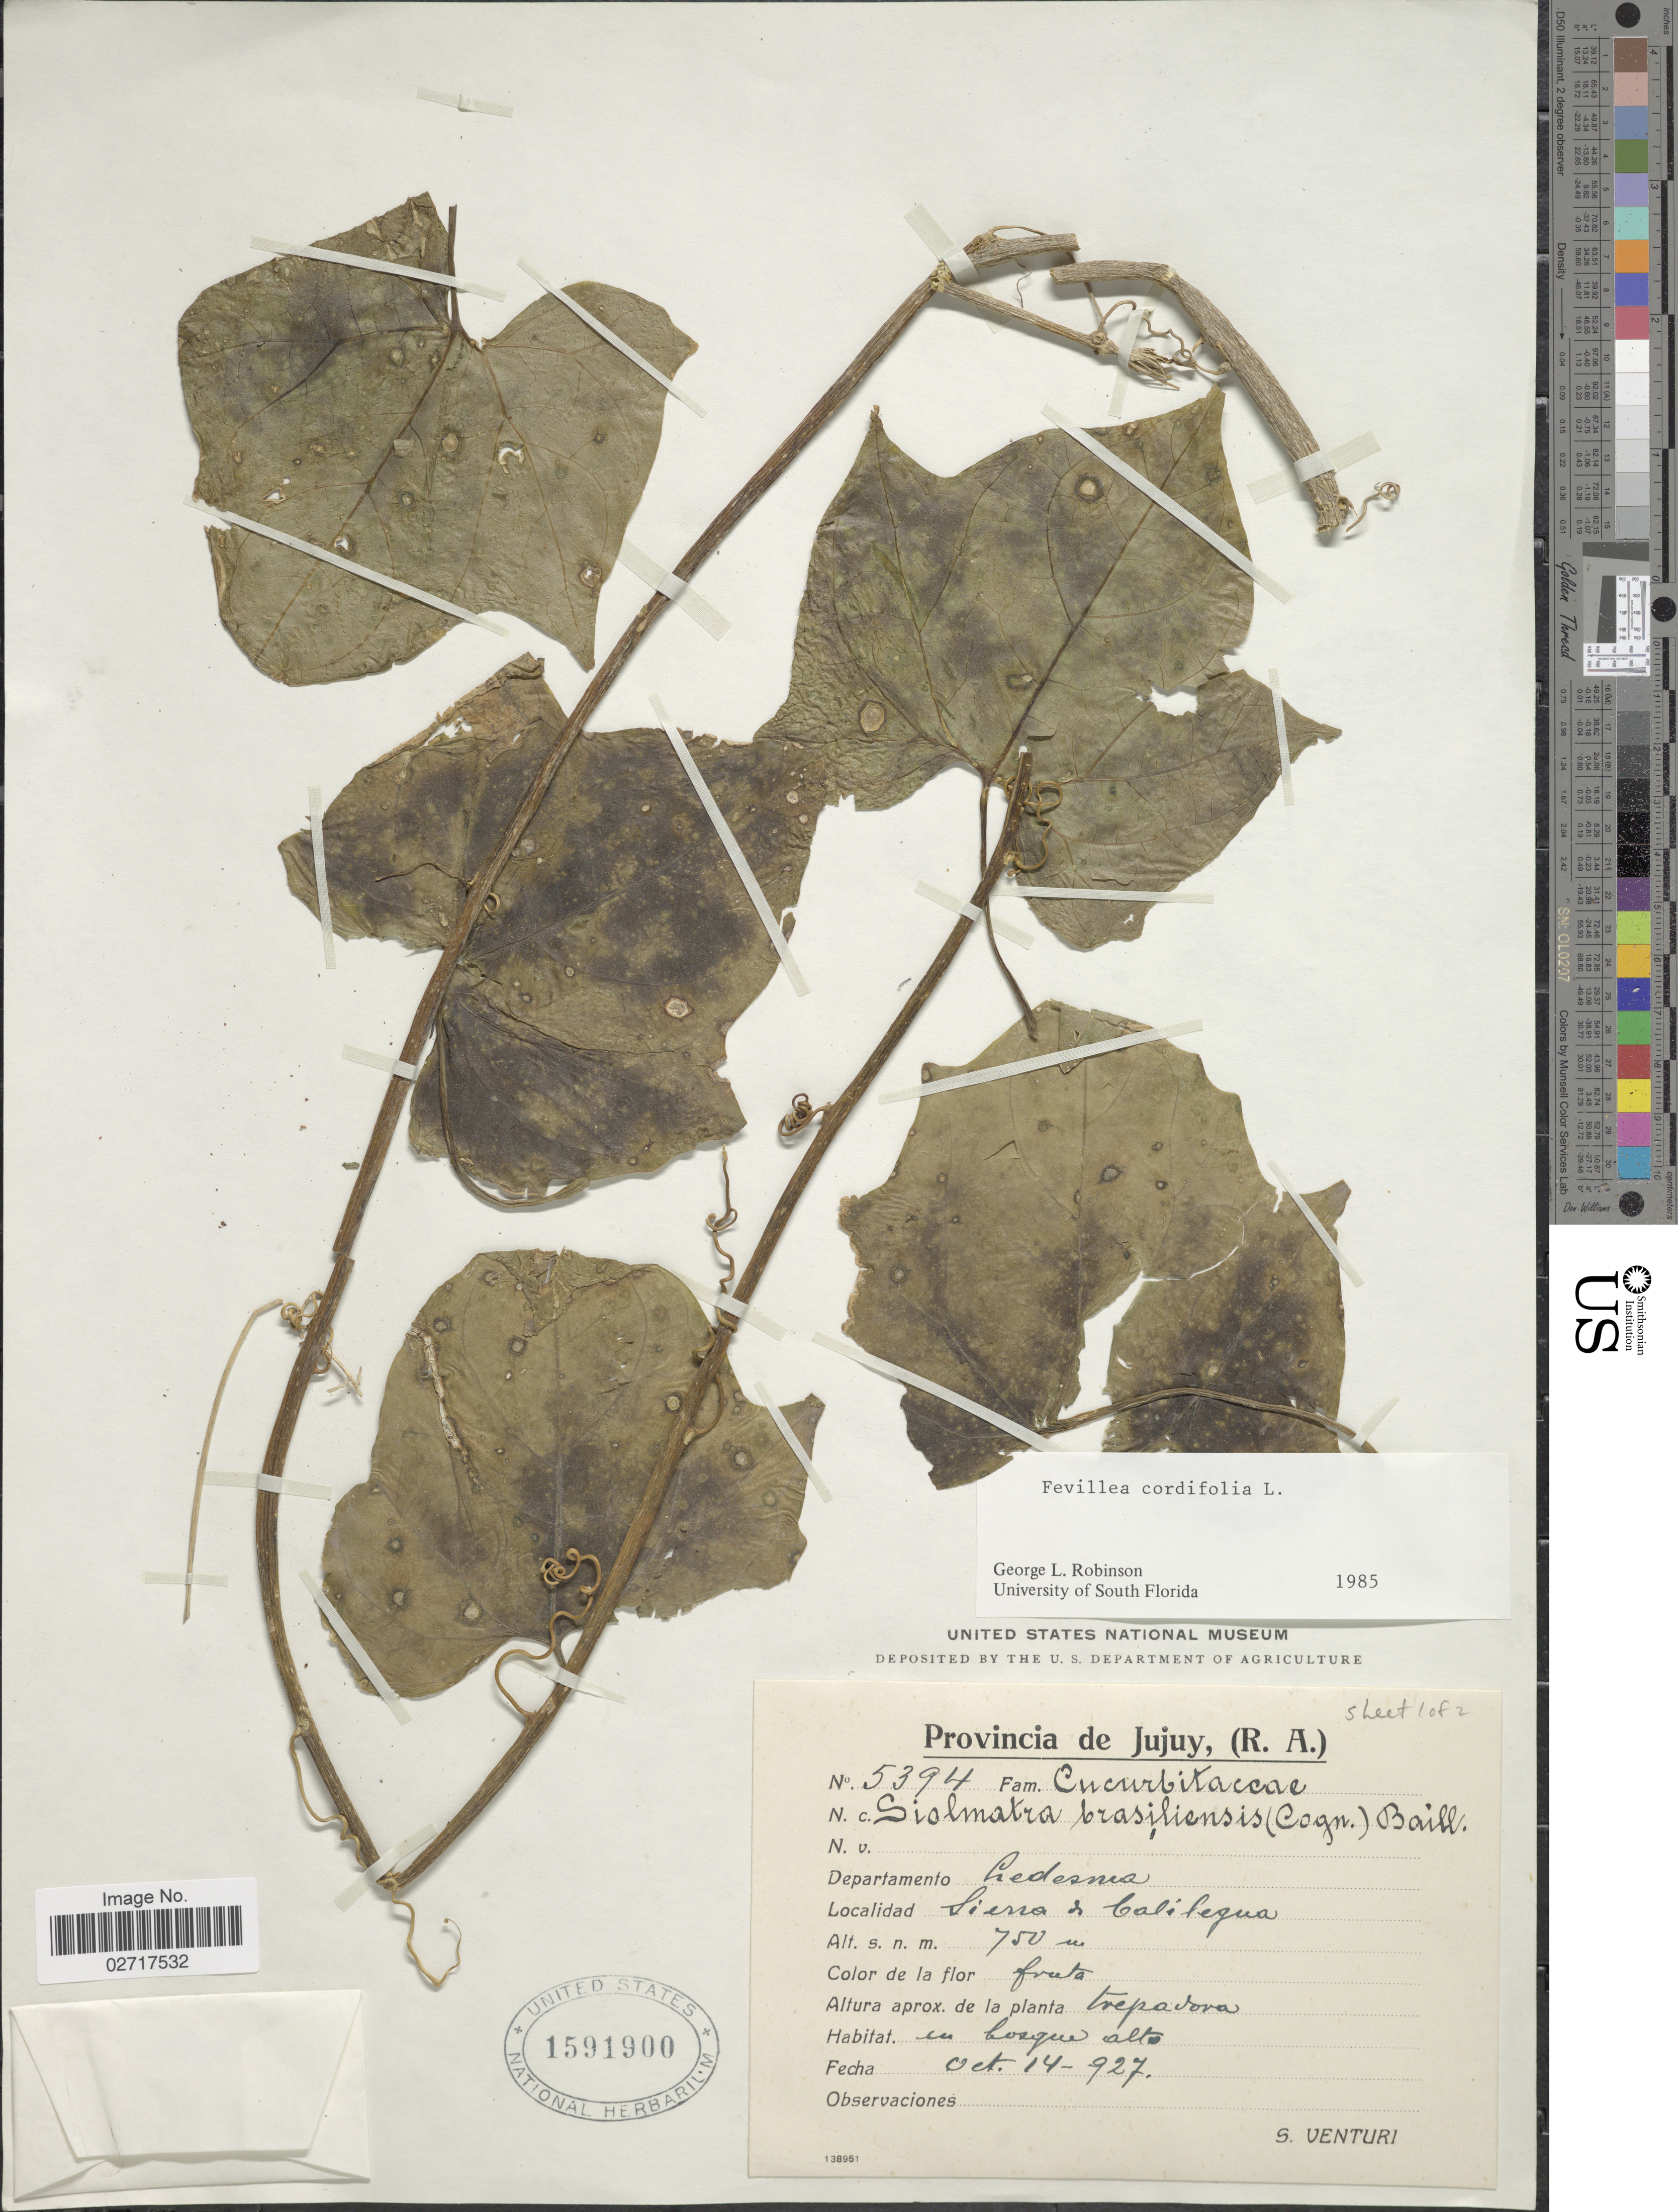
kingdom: Plantae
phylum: Tracheophyta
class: Magnoliopsida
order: Cucurbitales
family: Cucurbitaceae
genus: Fevillea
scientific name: Fevillea cordifolia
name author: L.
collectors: S. Venturi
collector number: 5394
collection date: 1927-10-14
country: Argentina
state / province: Jujuy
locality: Provincia de Jujuy, (R.A.), Departamento Ledesma. Sierra de Calilegua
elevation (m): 750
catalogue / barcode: US 1591900